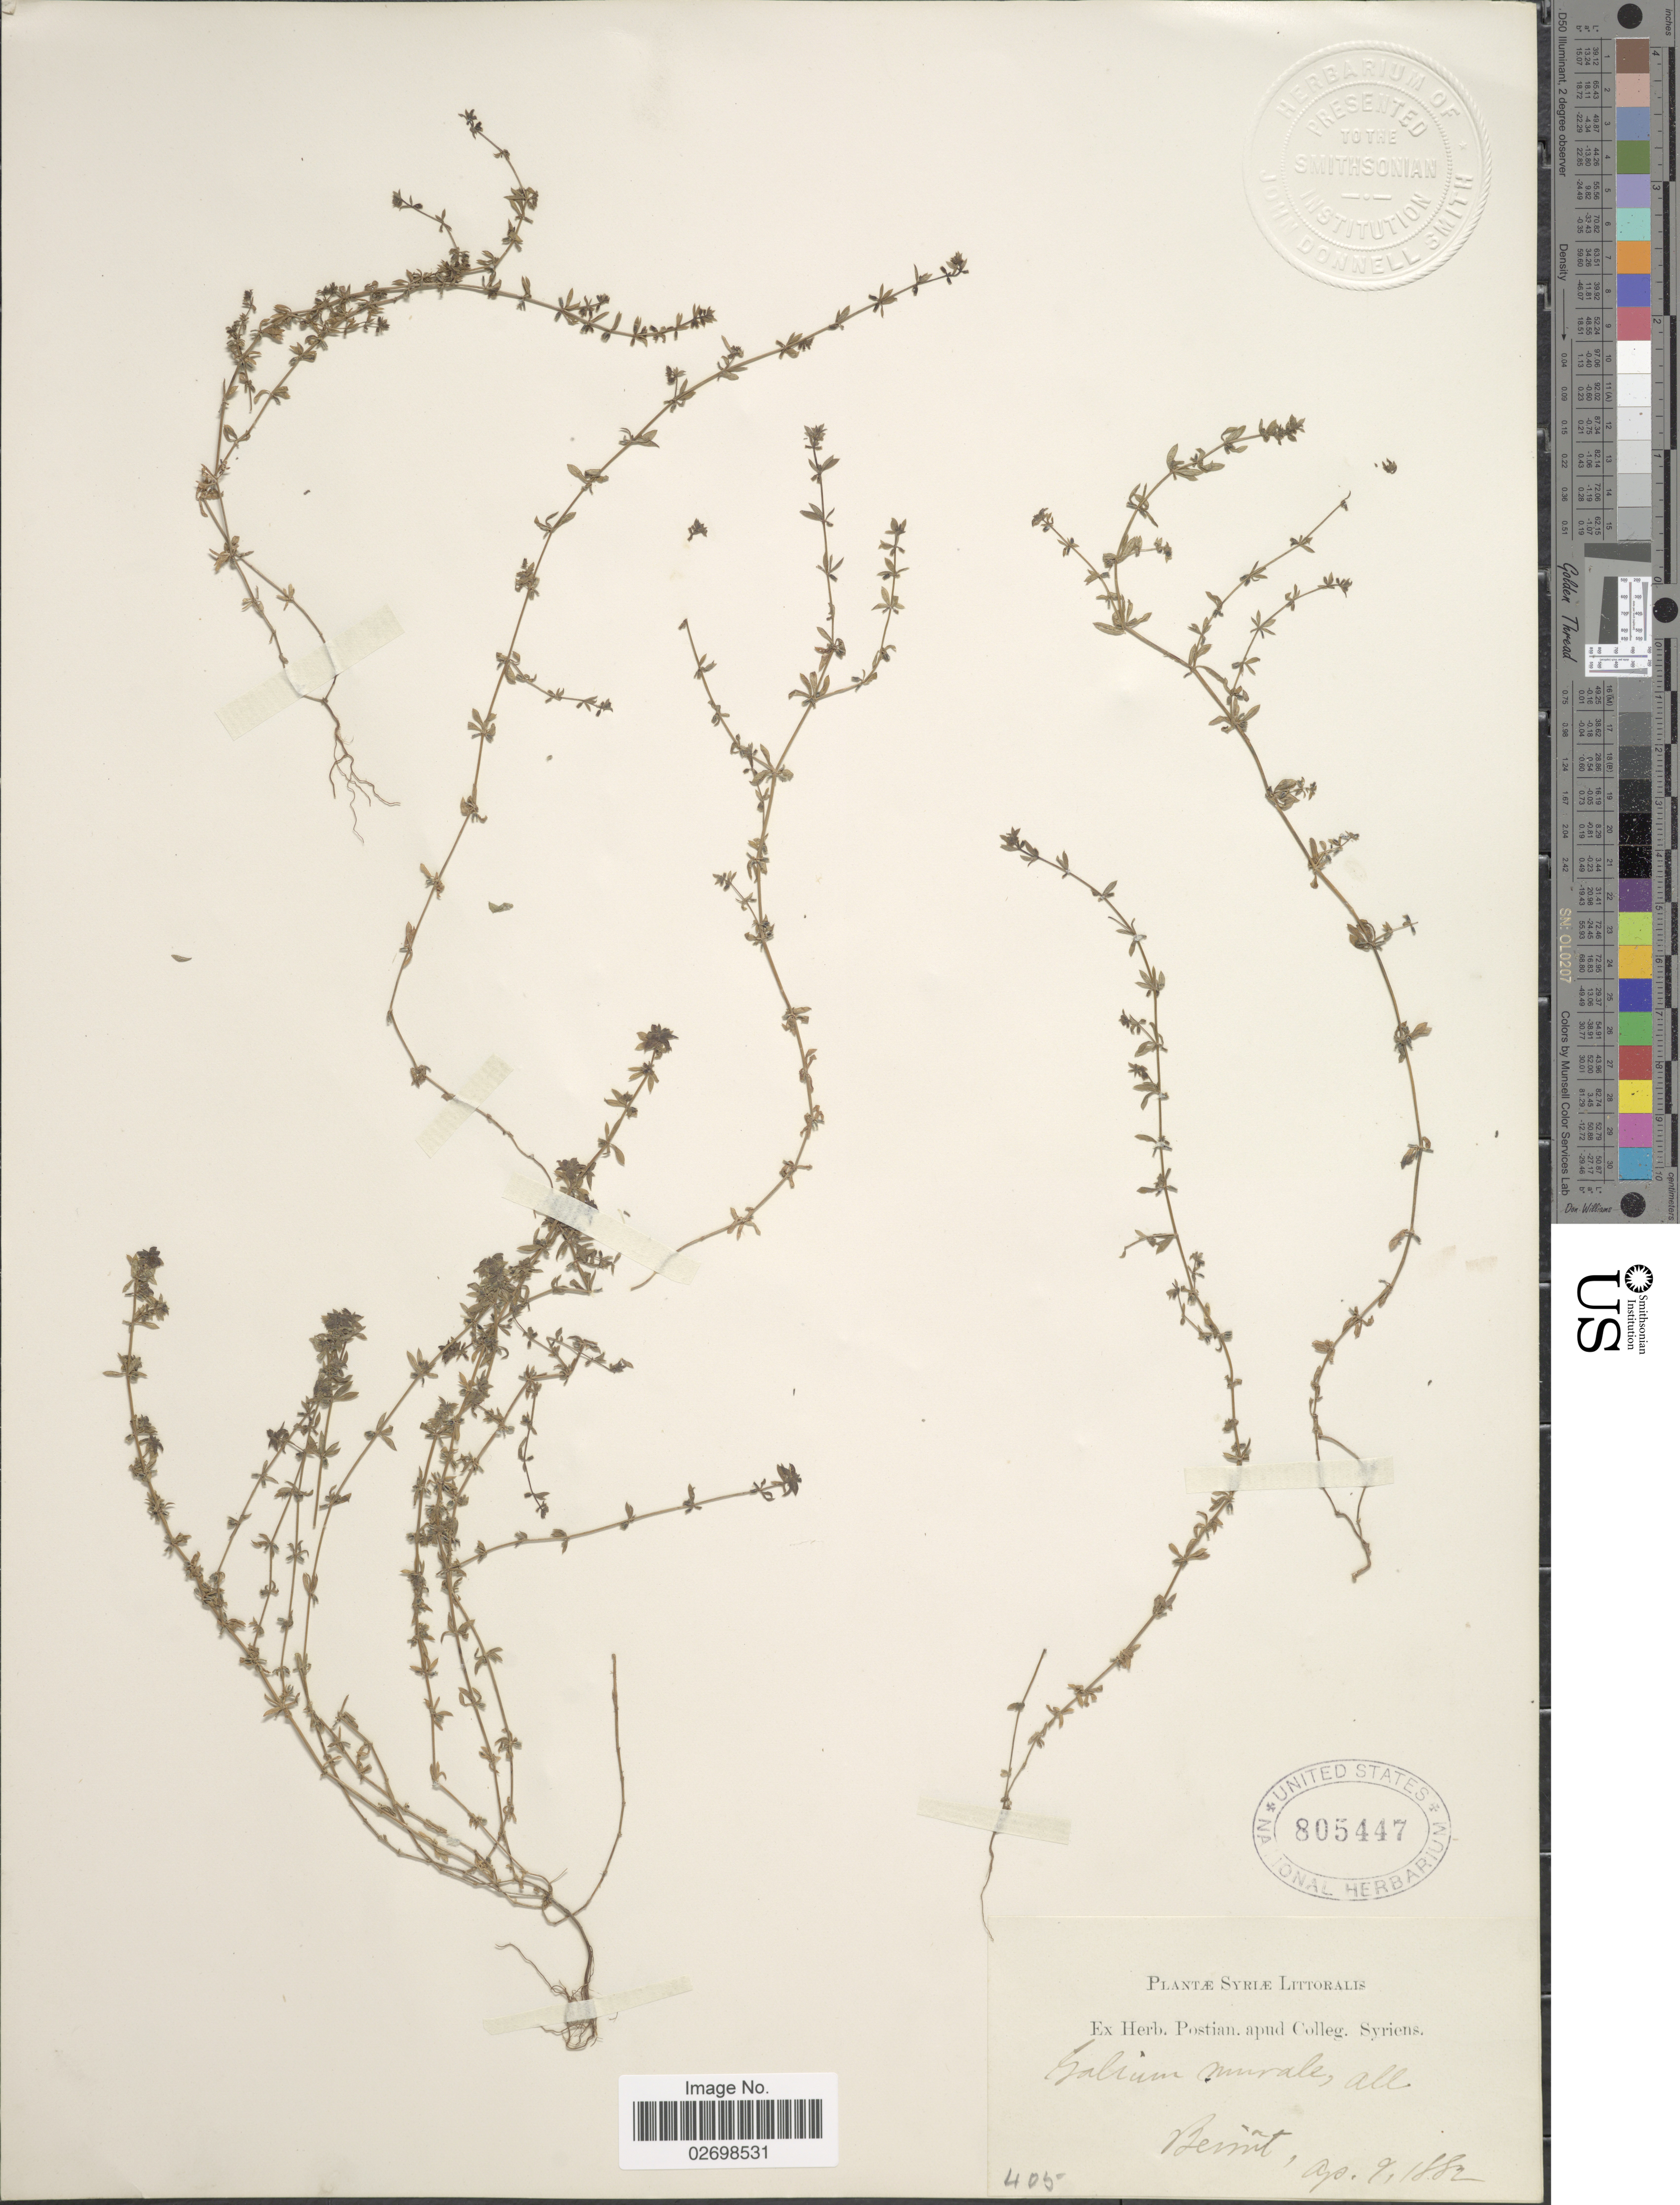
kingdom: Plantae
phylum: Tracheophyta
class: Magnoliopsida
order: Gentianales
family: Rubiaceae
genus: Galium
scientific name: Galium murale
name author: (L.) All.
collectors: ex herb. Postian. apud Colleg. Syriens. Protest. USE "Fannie P. A. Shepard" (10308853) AS PRIMARY COLLECTOR INSTEAD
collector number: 405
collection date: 1882-08-09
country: Lebanon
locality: Syria Littoralis, Beirut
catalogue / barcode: US 805447